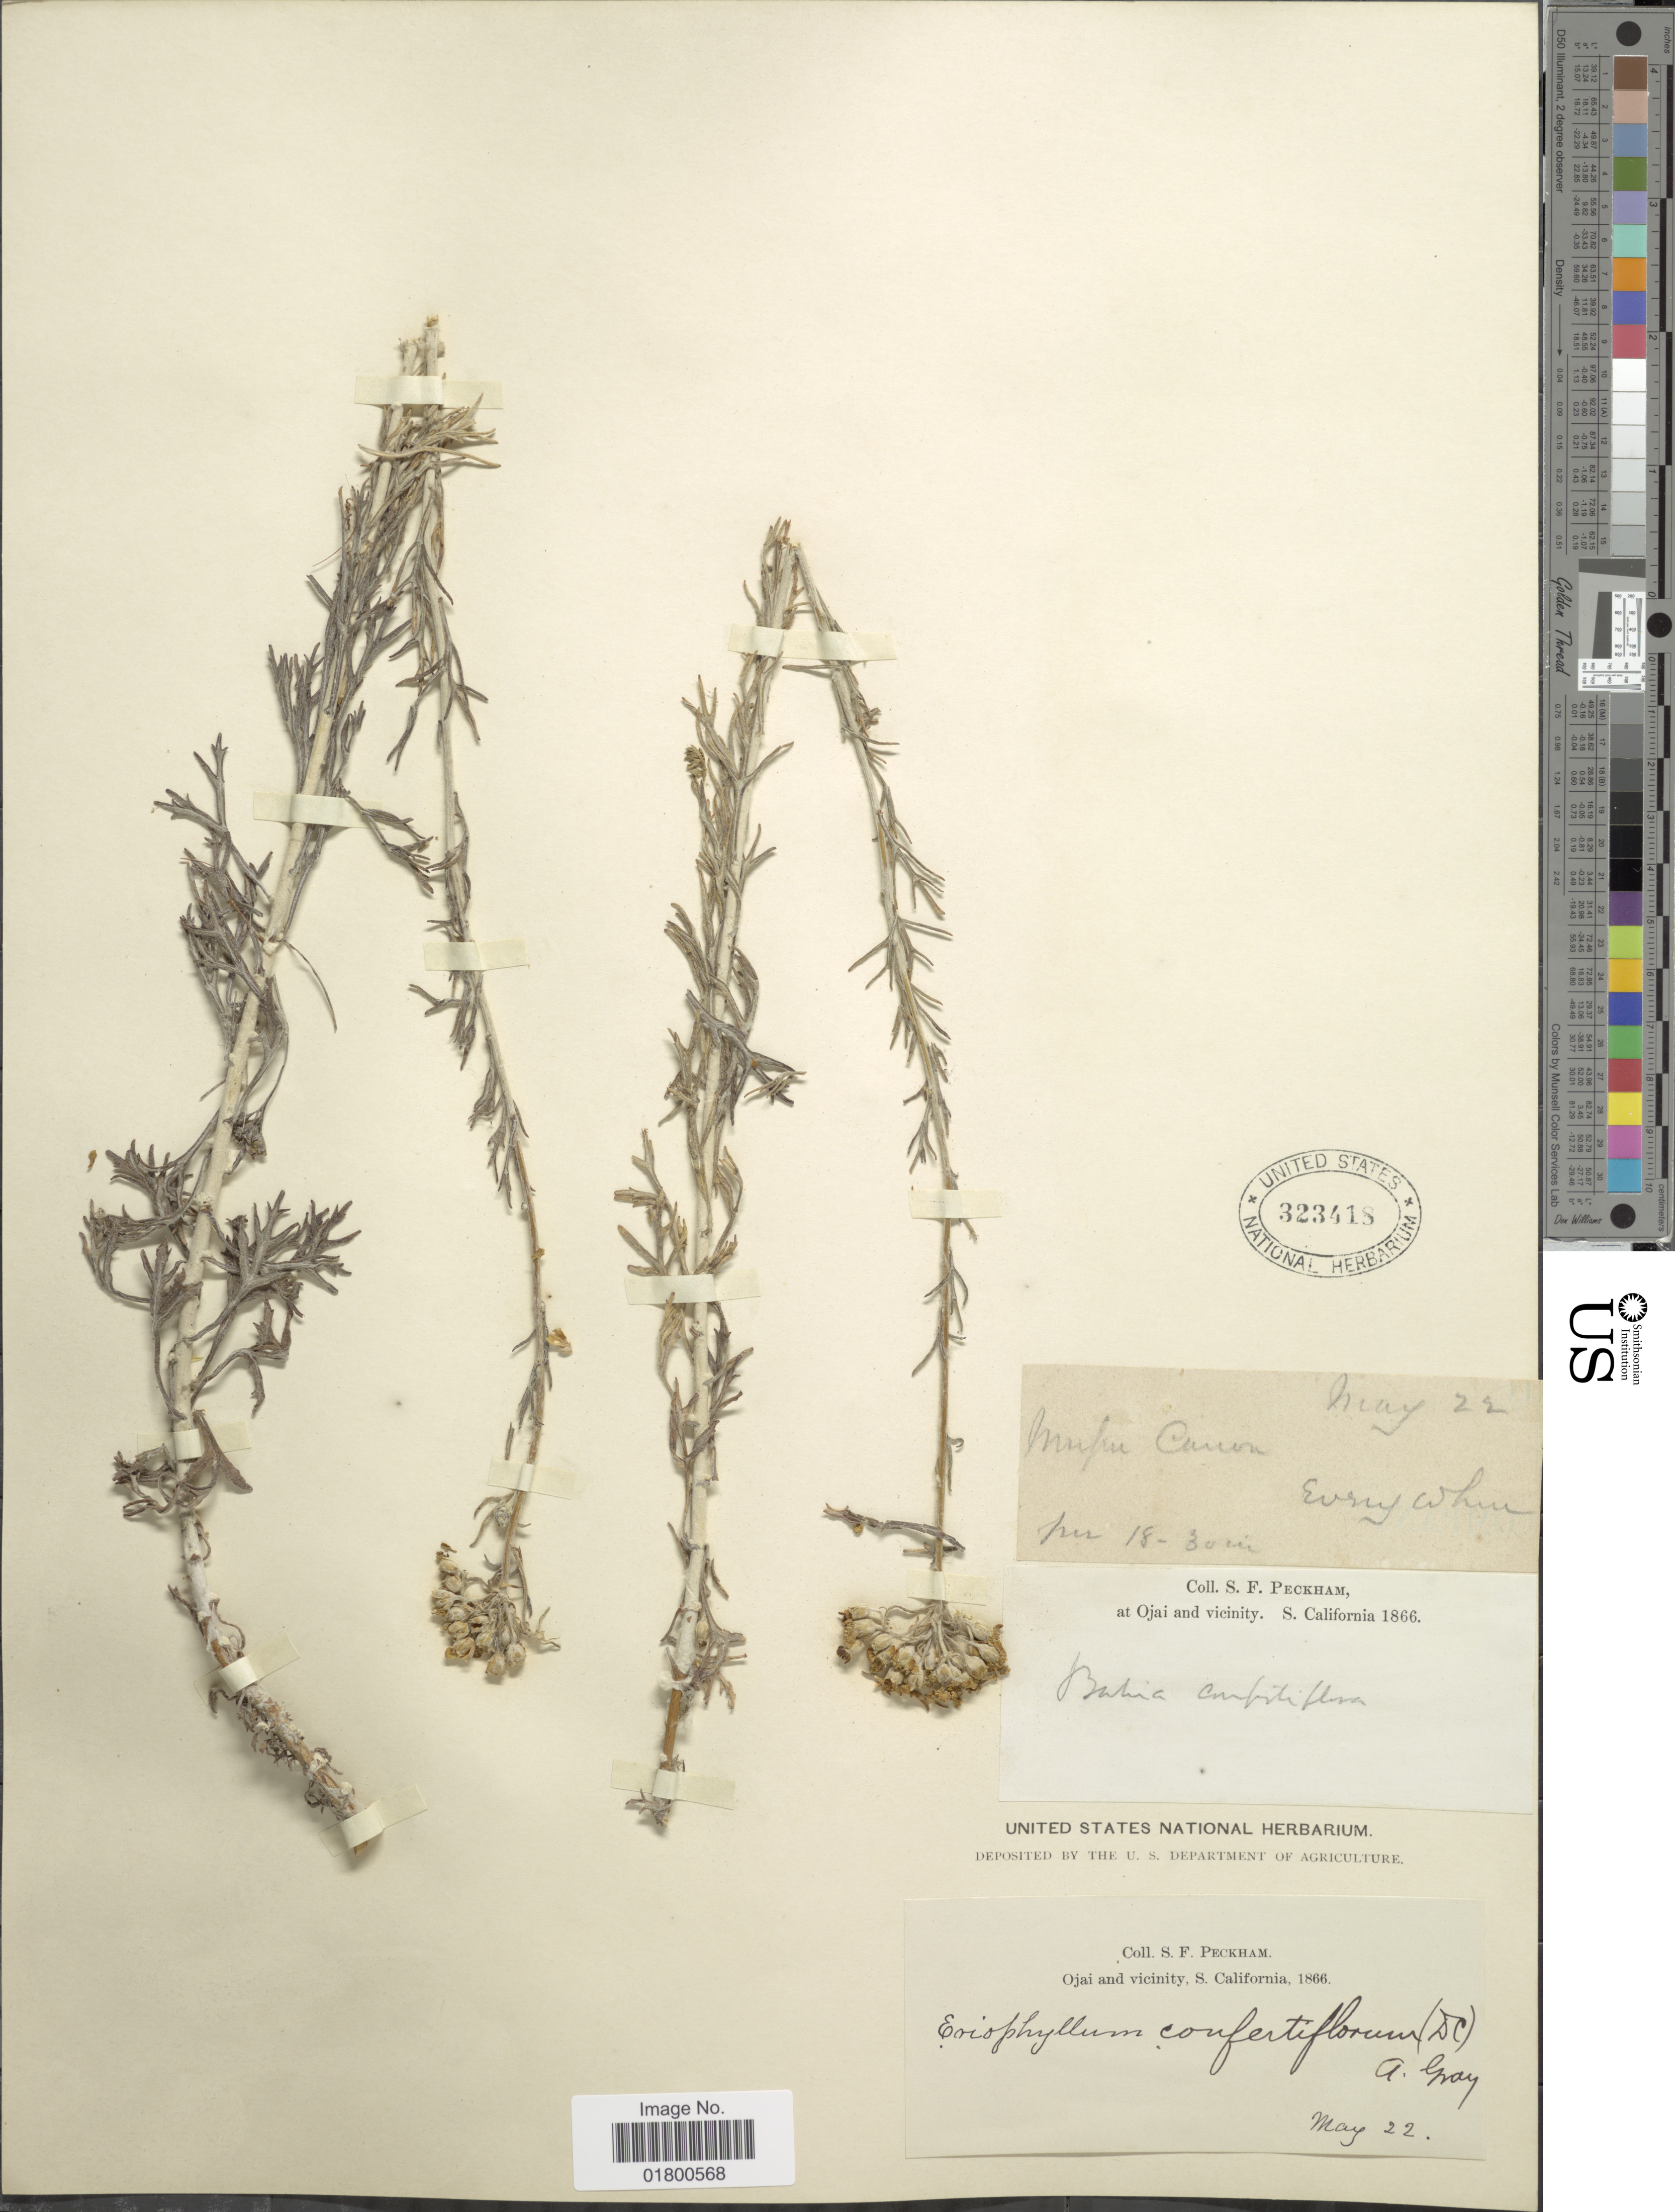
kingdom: Plantae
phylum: Tracheophyta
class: Magnoliopsida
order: Asterales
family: Asteraceae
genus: Eriophyllum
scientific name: Eriophyllum tenuifolium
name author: (DC.) Rydb.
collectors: S. Peckham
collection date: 1866-05-22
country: United States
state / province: California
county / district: Ventura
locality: Ojai and vicinity, S. California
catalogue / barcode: US 323418